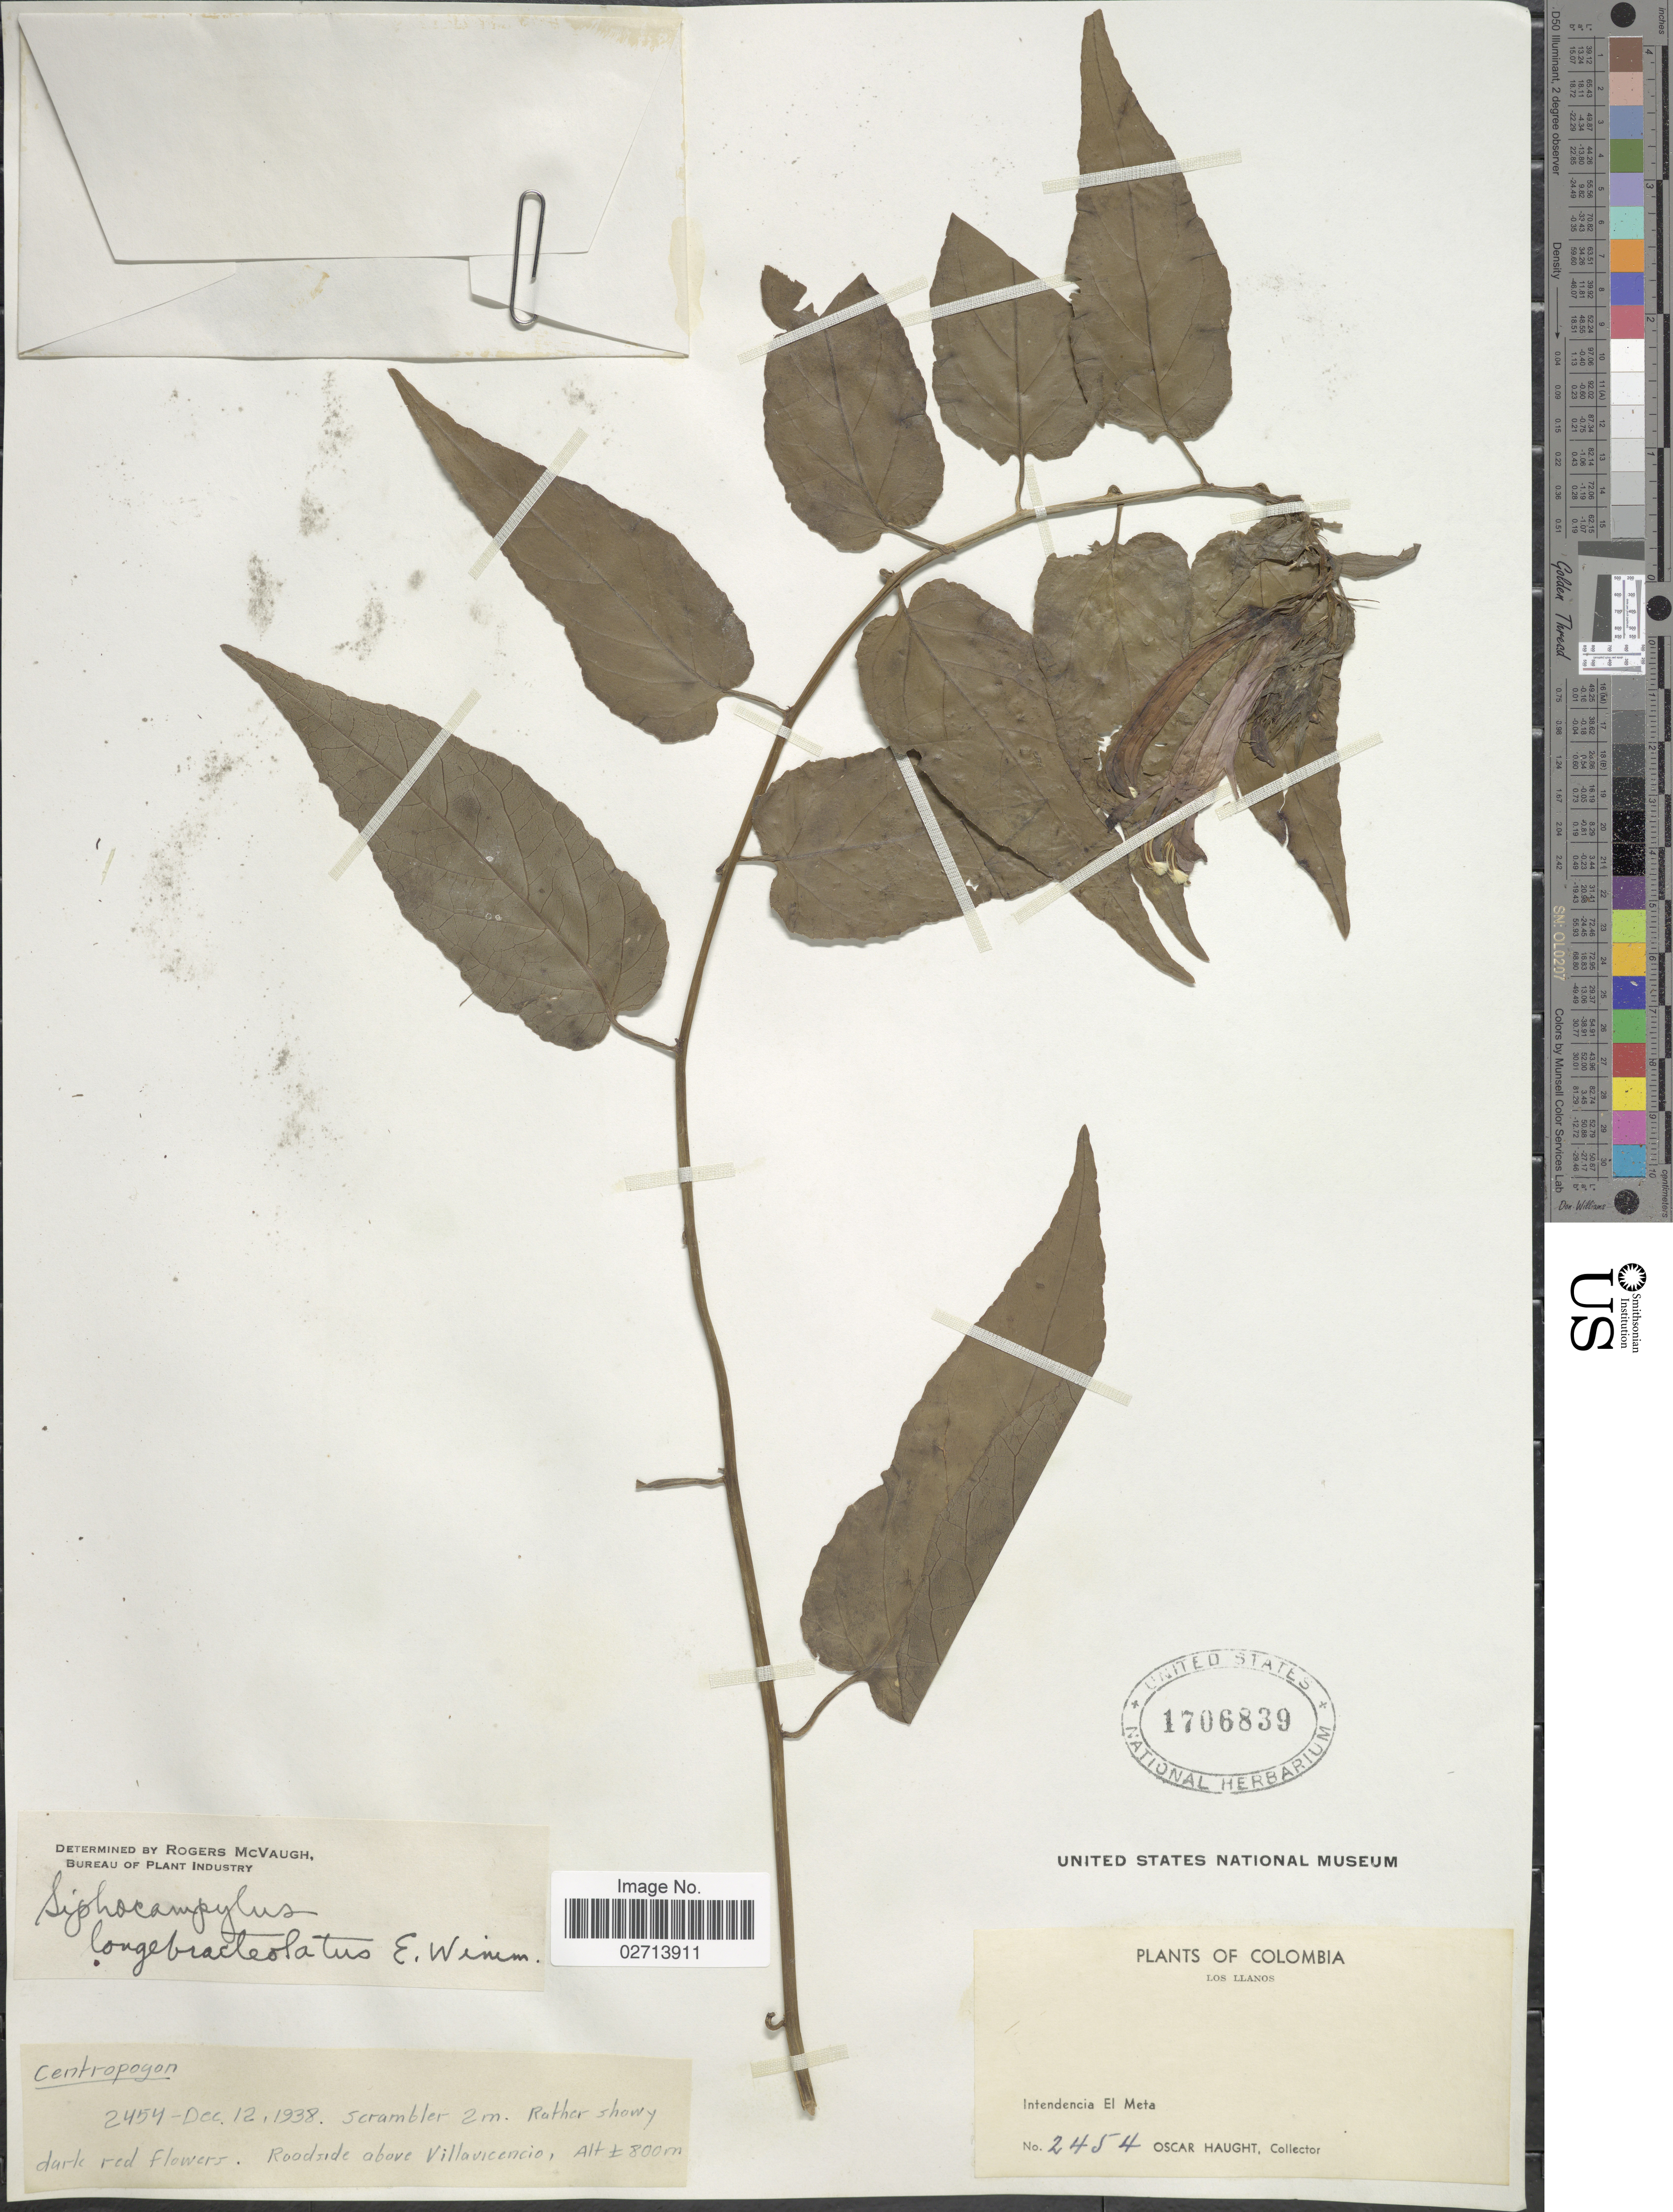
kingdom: Plantae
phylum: Tracheophyta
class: Magnoliopsida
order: Asterales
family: Campanulaceae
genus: Siphocampylus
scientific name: Siphocampylus longebracteolatus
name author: E. Wimm.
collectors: O. L. Haught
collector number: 2454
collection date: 1938-12-12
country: Colombia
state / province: Meta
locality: Los Llanos. Roadside above Villavicencio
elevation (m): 800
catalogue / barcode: US 1706839